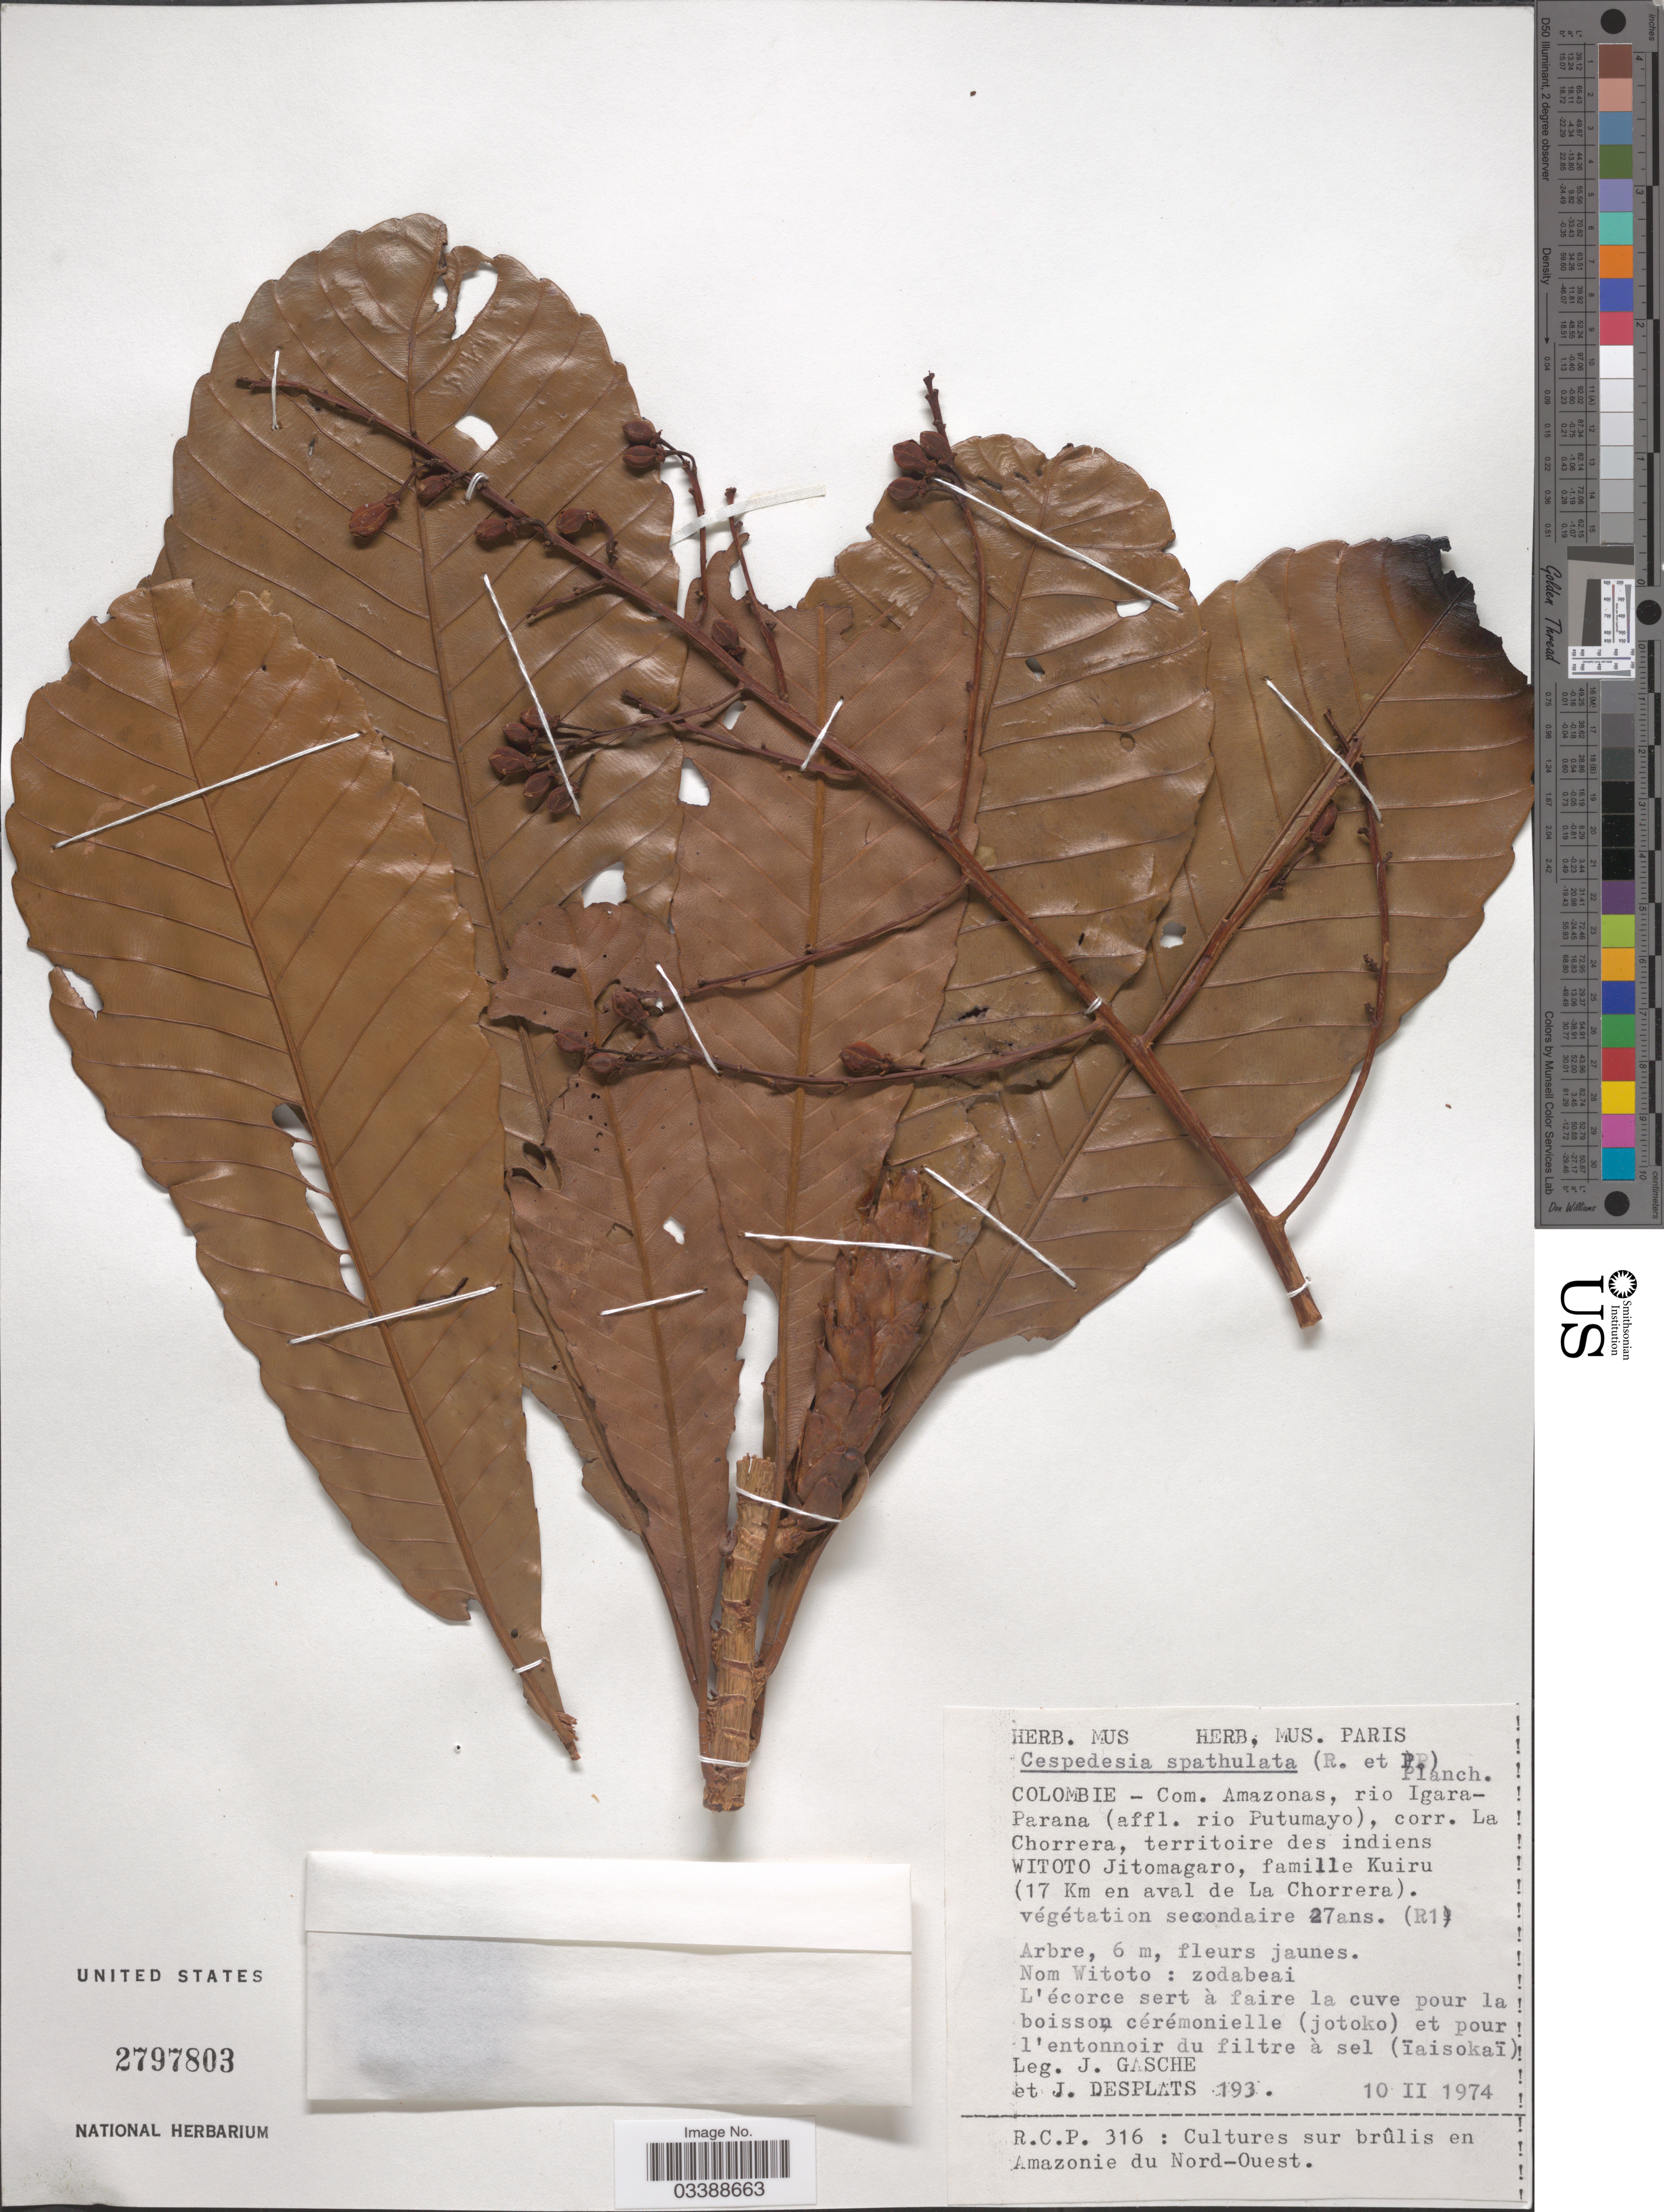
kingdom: Plantae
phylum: Tracheophyta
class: Magnoliopsida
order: Malpighiales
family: Ochnaceae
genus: Cespedesia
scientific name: Cespedesia spathulata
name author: (Ruiz & Pav.) Planch.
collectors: J. Gasche & J. Desplats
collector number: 193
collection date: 1974-02-10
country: Colombia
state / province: Amazônas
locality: Com. Amazonas, rio Igara-Parana (affl. rio Putumayo) corr. La Chorrera, territoire des indiens Witoto Jitomagaro, famille Kuiru (17 Km en aval de La Chorrera).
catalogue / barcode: US 2797803